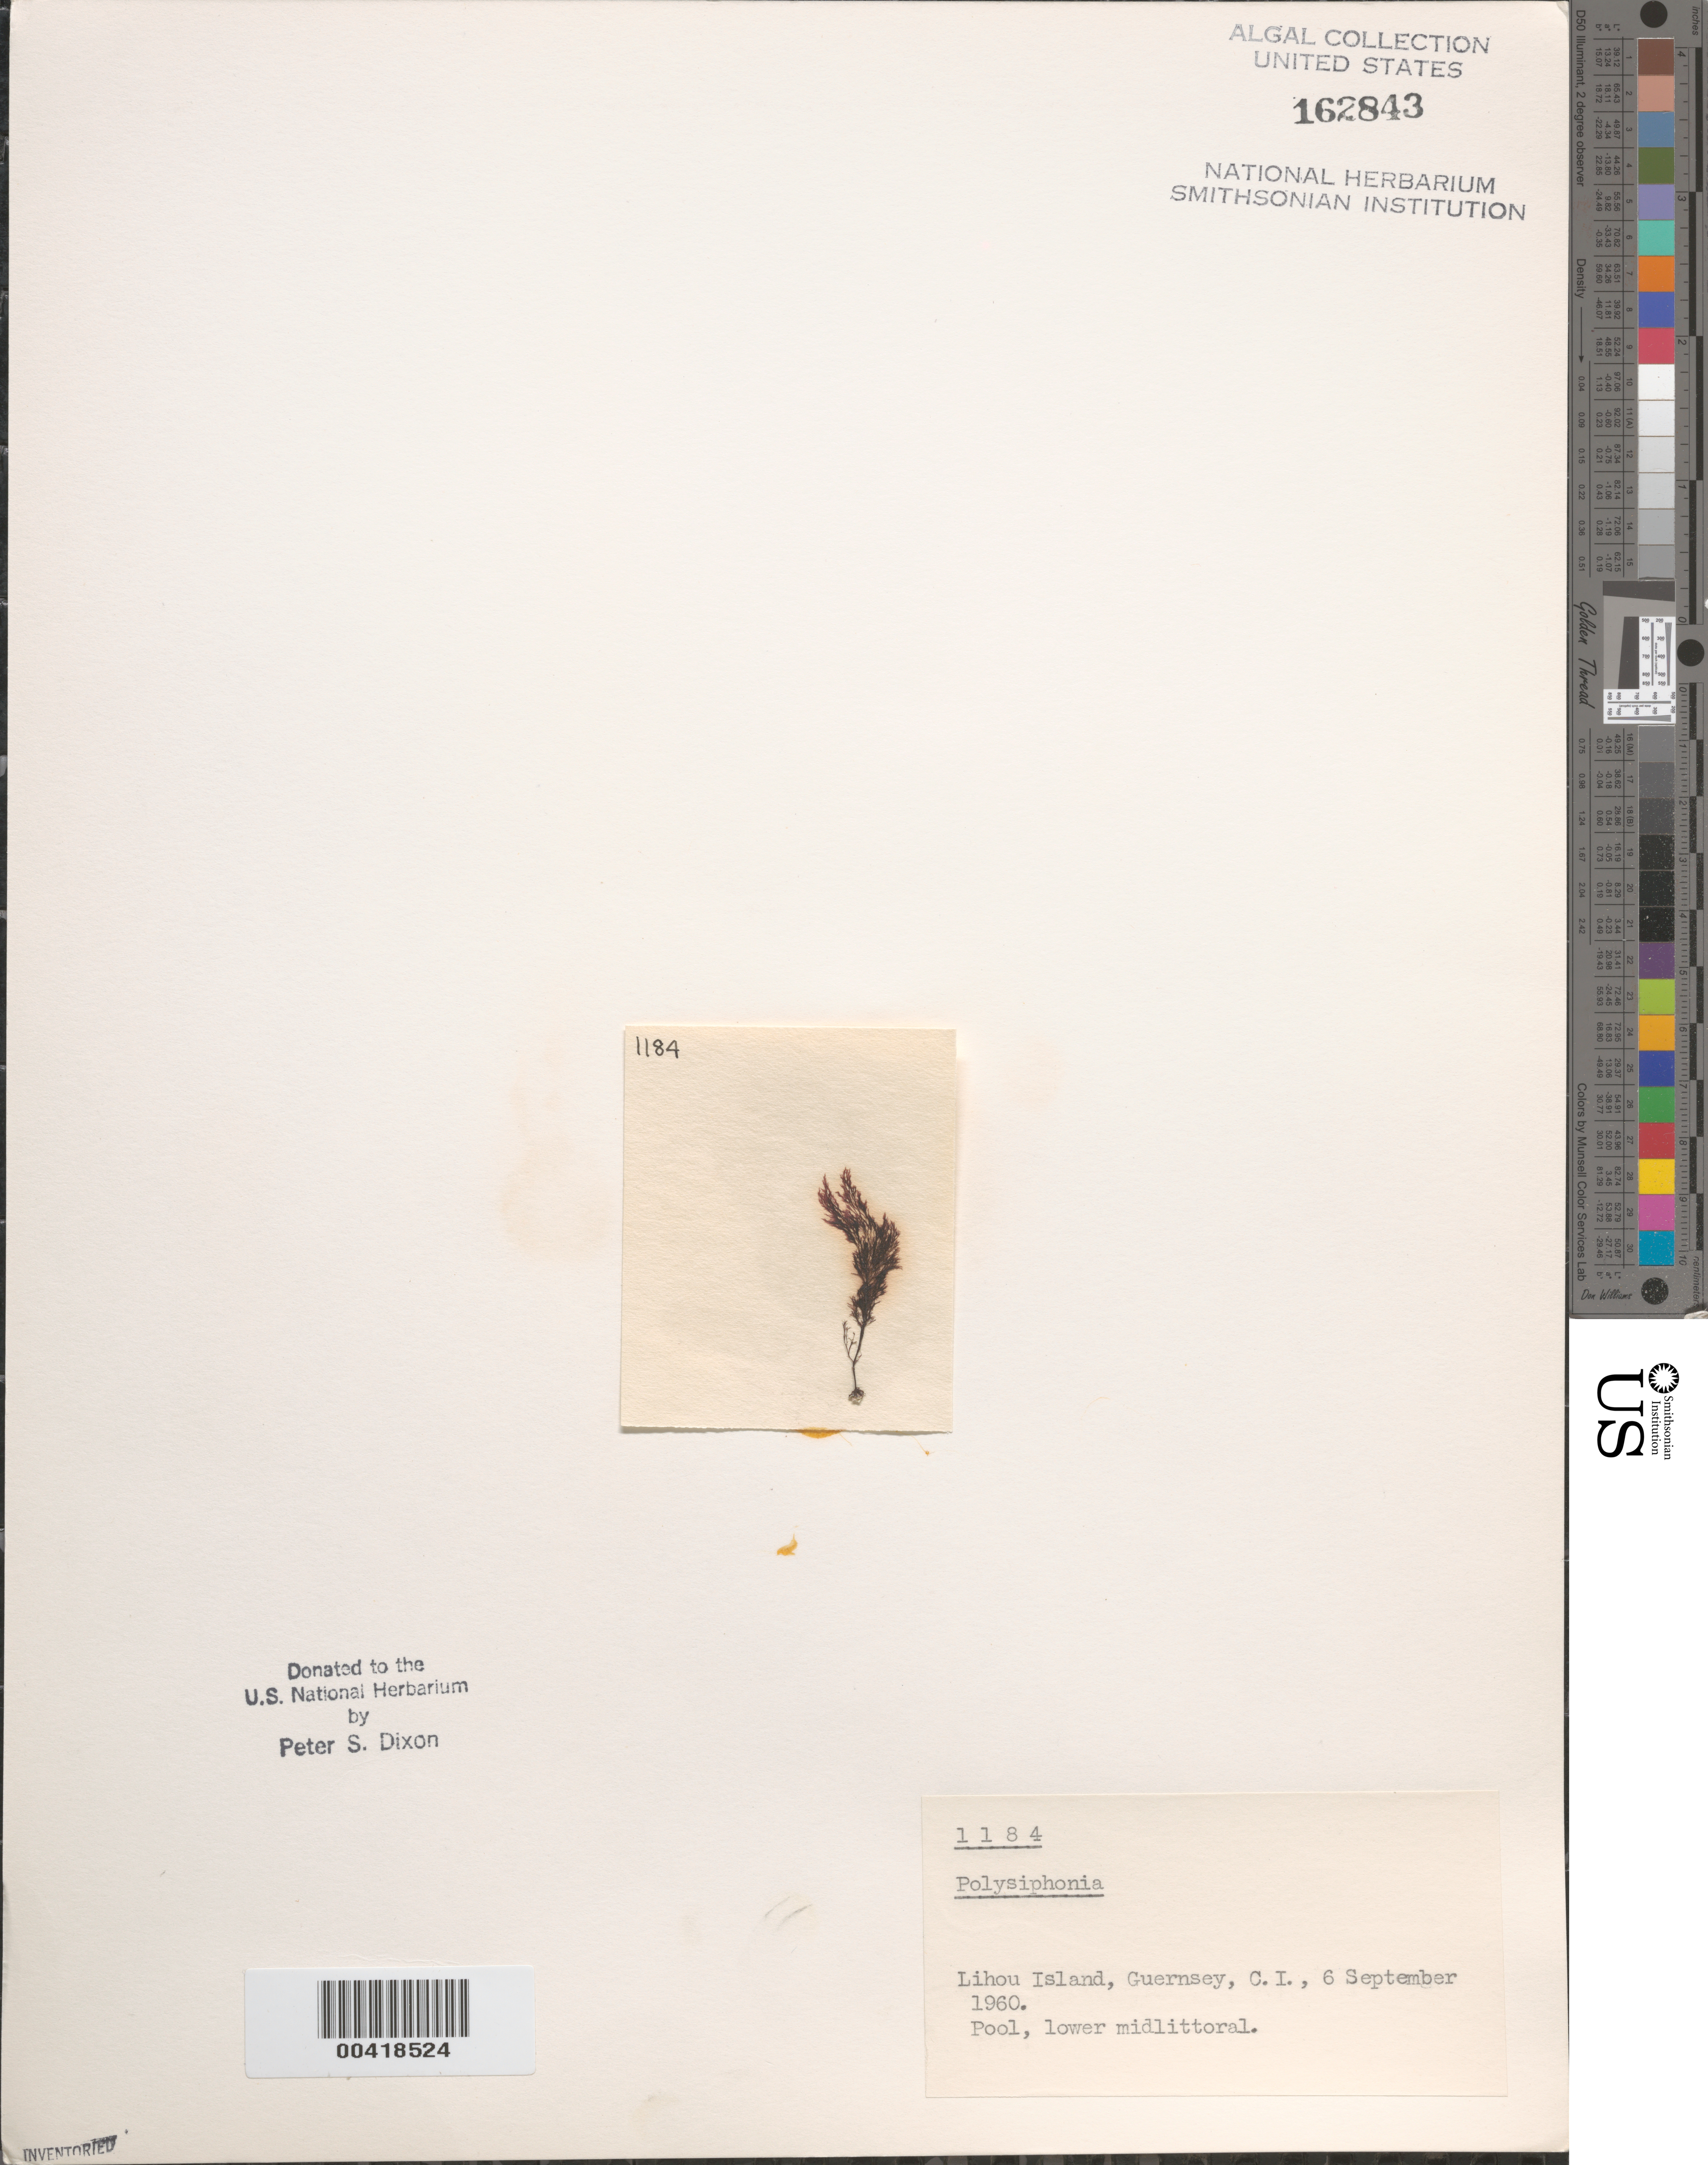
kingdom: Plantae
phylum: Rhodophyta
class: Florideophyceae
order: Ceramiales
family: Rhodomelaceae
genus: Polysiphonia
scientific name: Polysiphonia sp.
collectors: P. S. Dixon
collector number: PSD 1184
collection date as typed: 06 Sep 1960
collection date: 1960-09-06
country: United Kingdom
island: Guernsey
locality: Bailiwick of Guernsey. Lihou.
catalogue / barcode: US 162843